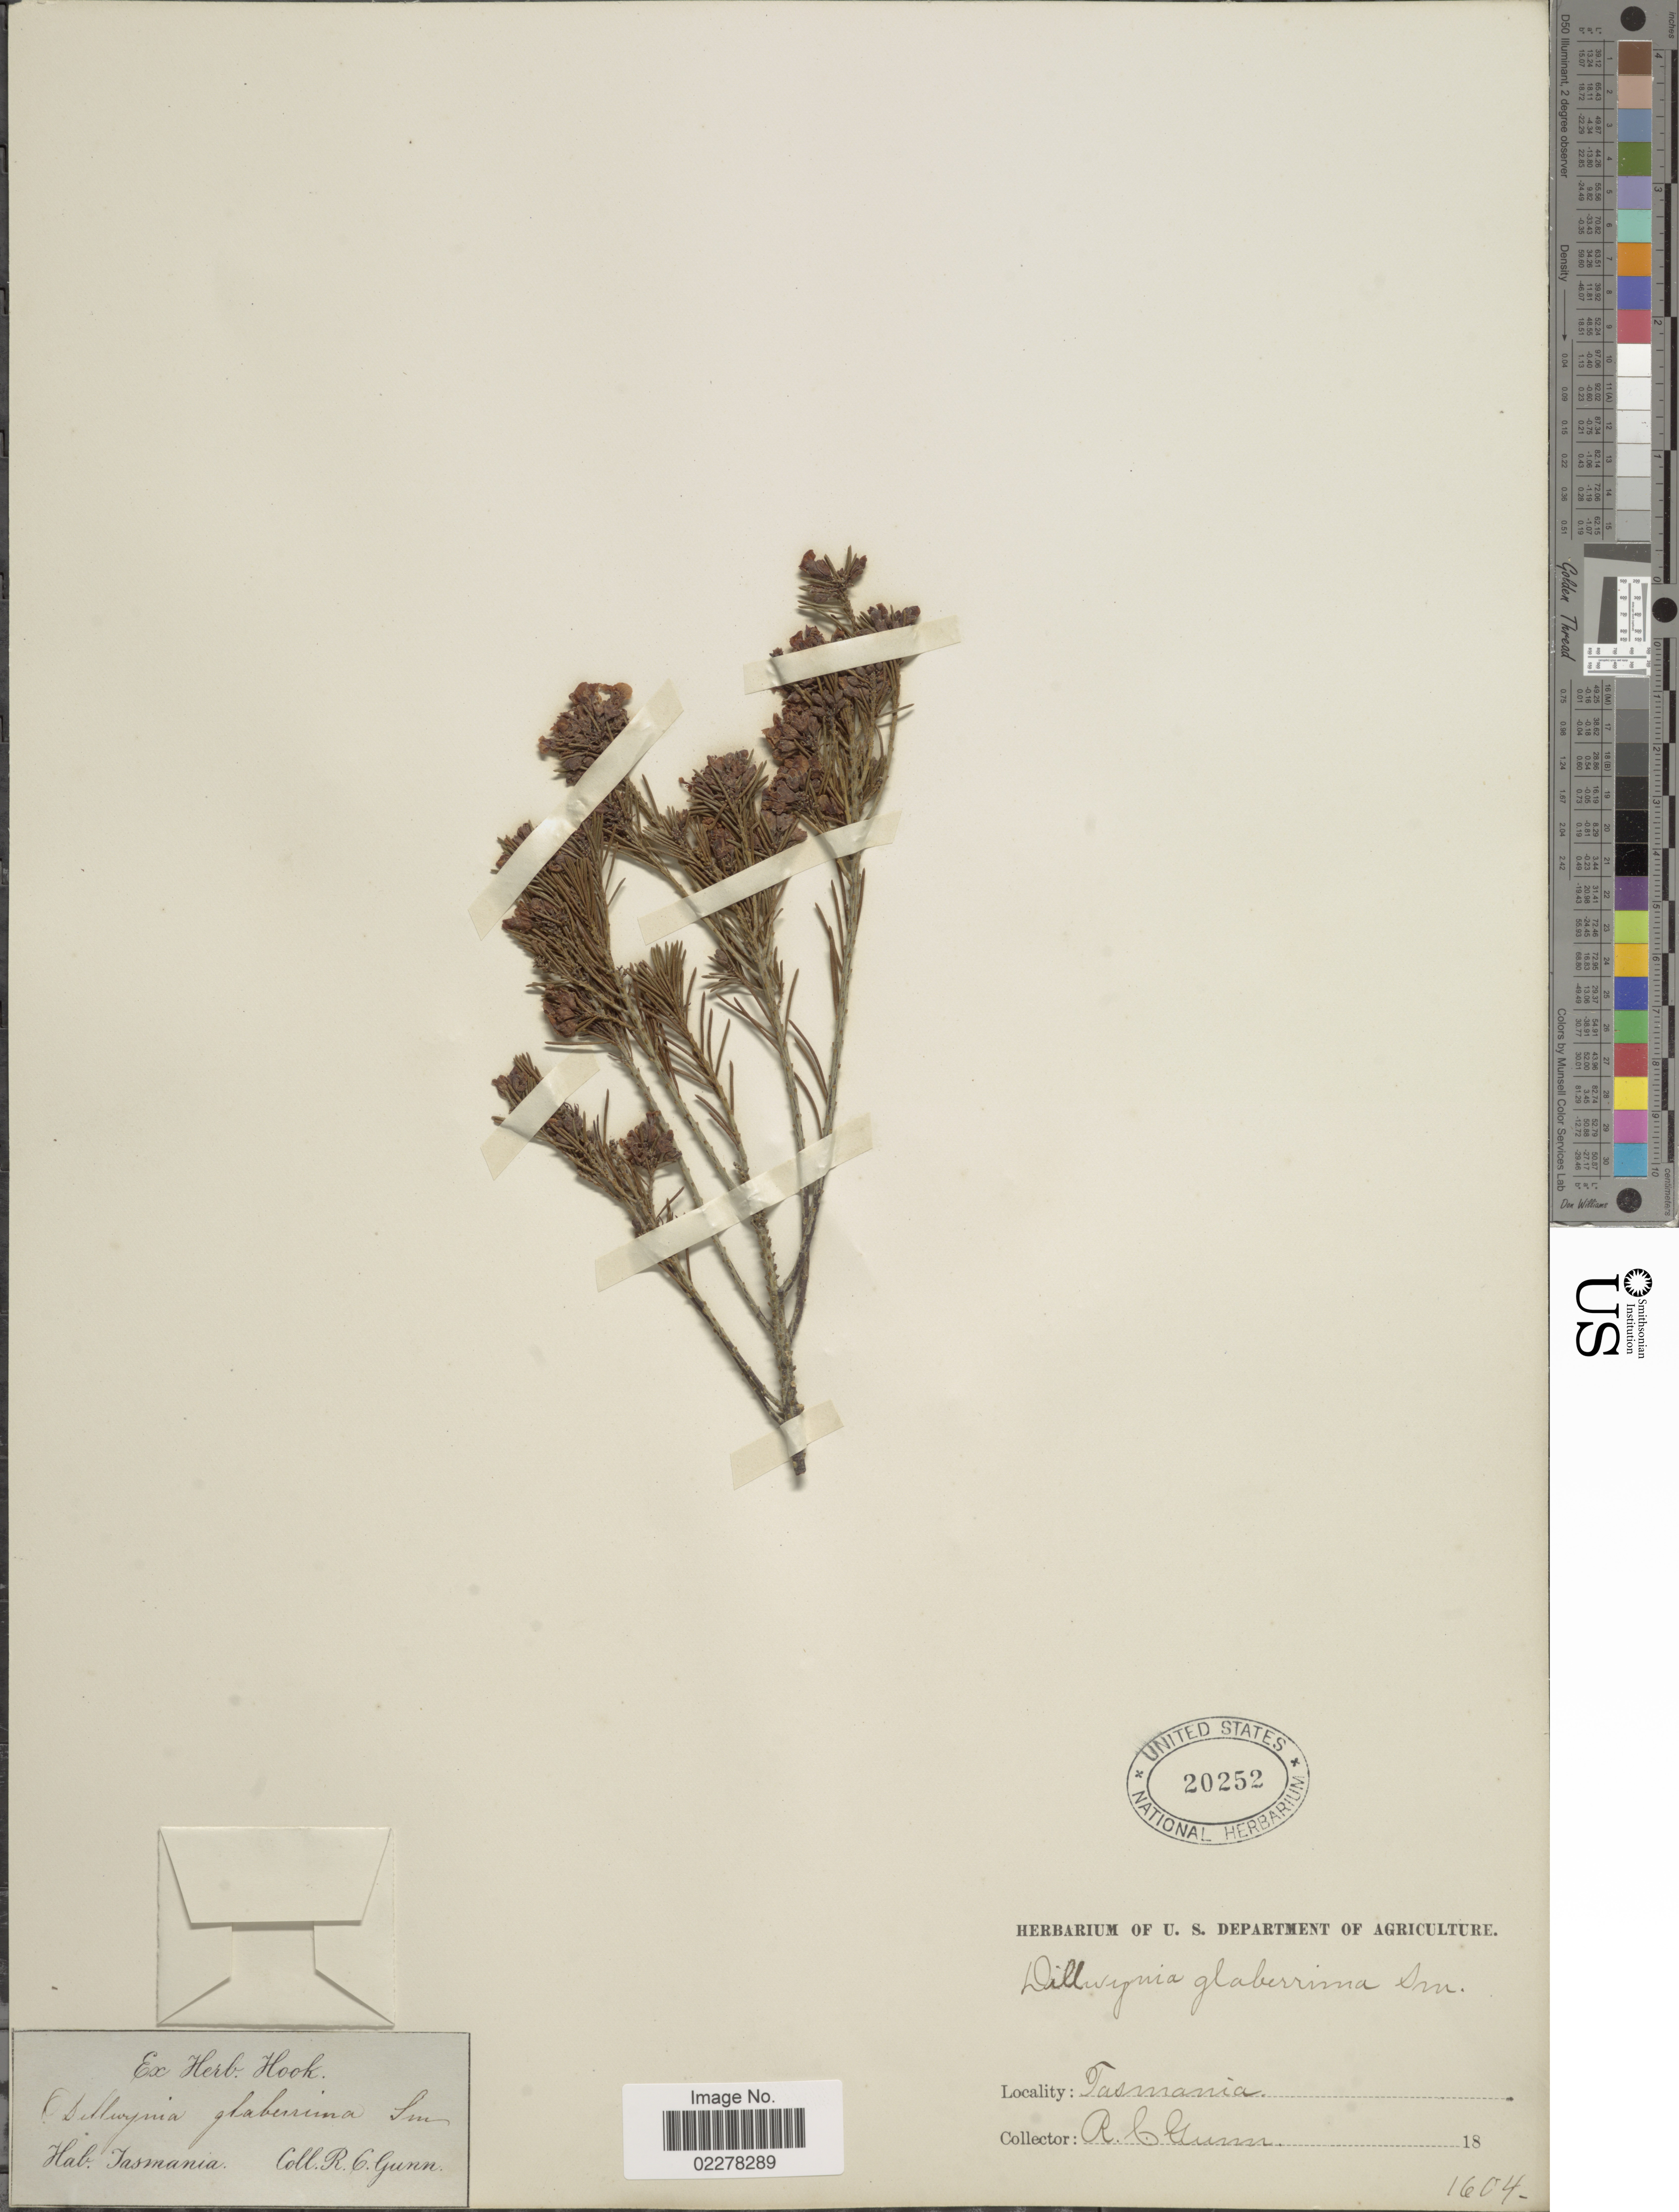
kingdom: Plantae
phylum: Tracheophyta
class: Magnoliopsida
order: Fabales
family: Fabaceae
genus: Dillwynia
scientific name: Dillwynia glaberrima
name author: Sm.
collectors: R. Gunn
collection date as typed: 18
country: Australia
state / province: Tasmania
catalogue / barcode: US 20252